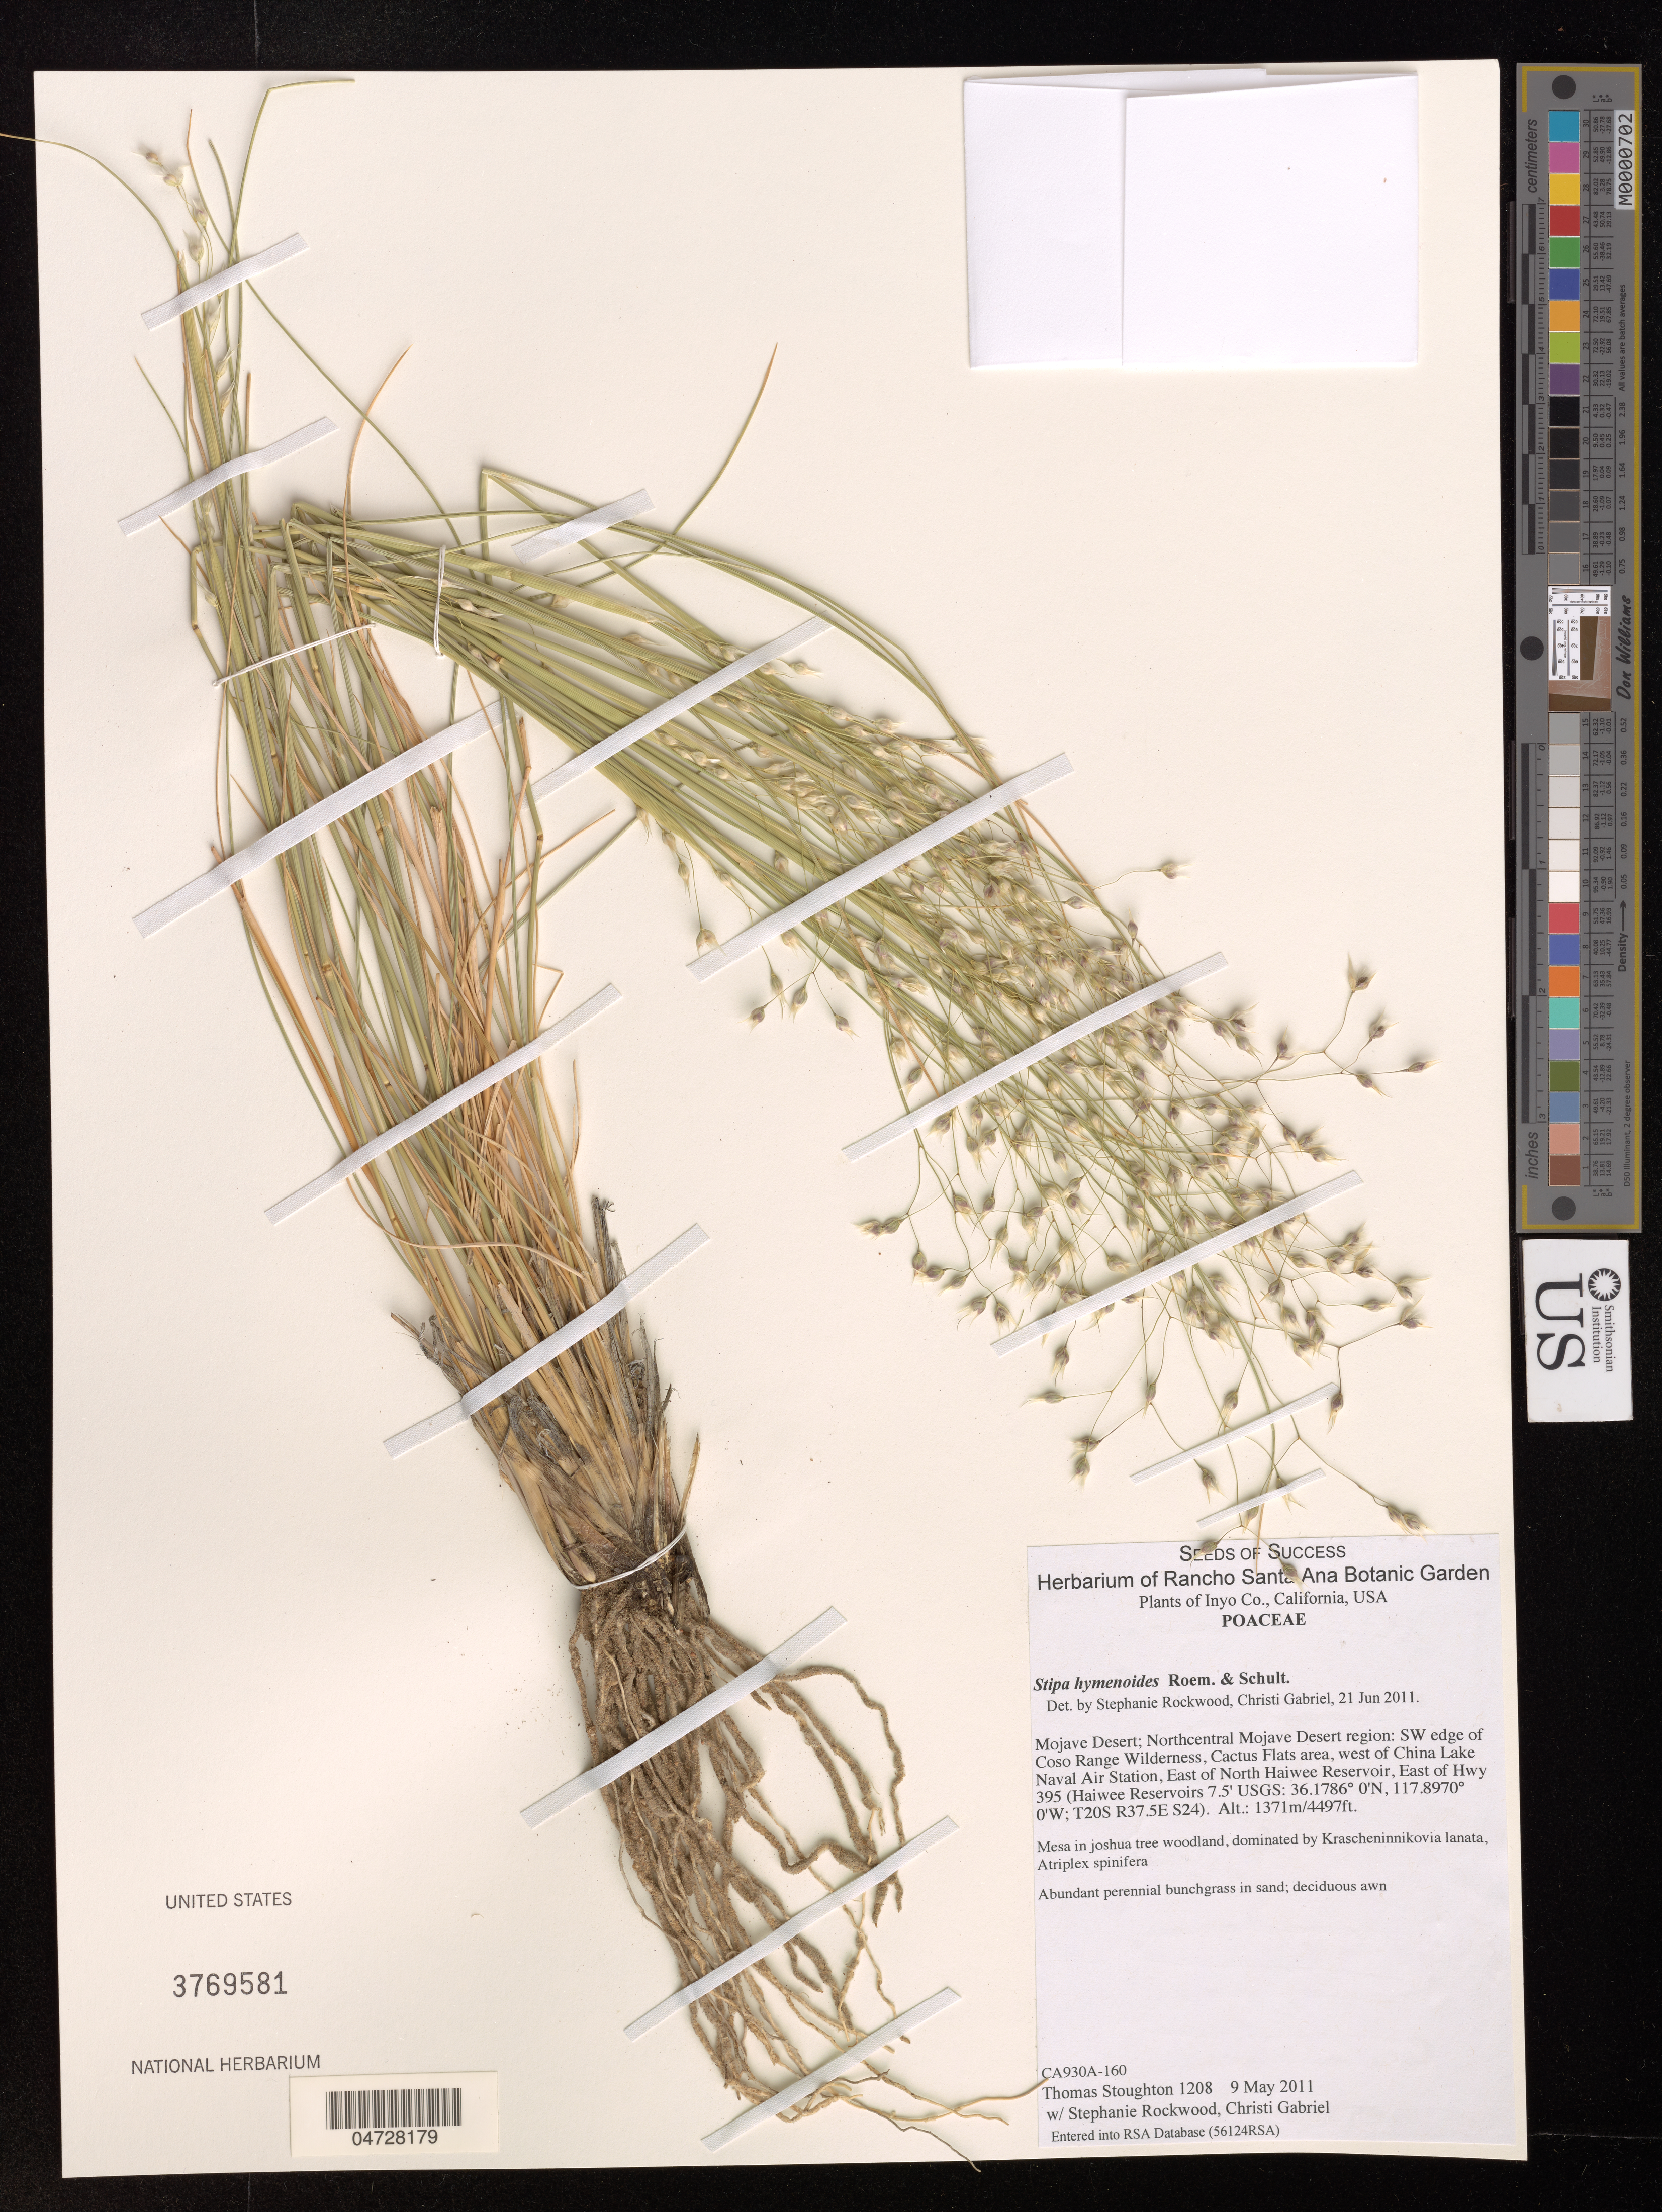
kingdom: Plantae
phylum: Tracheophyta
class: Liliopsida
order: Poales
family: Poaceae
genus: Stipa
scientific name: Stipa hymenoides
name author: Roem. & Schult.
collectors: T. Stoughton & S. Rockwood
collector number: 1208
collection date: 2011-05-09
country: United States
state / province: California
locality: Mojave Desert; Northcentral Mojave Desert region: SW edge of Coso Range Wilderness, Cactus Flats area, west of China Lake Naval Air Station, East of North Haiwee Reservoir, East of Hwy 395.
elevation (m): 1371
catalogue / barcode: US 3769581